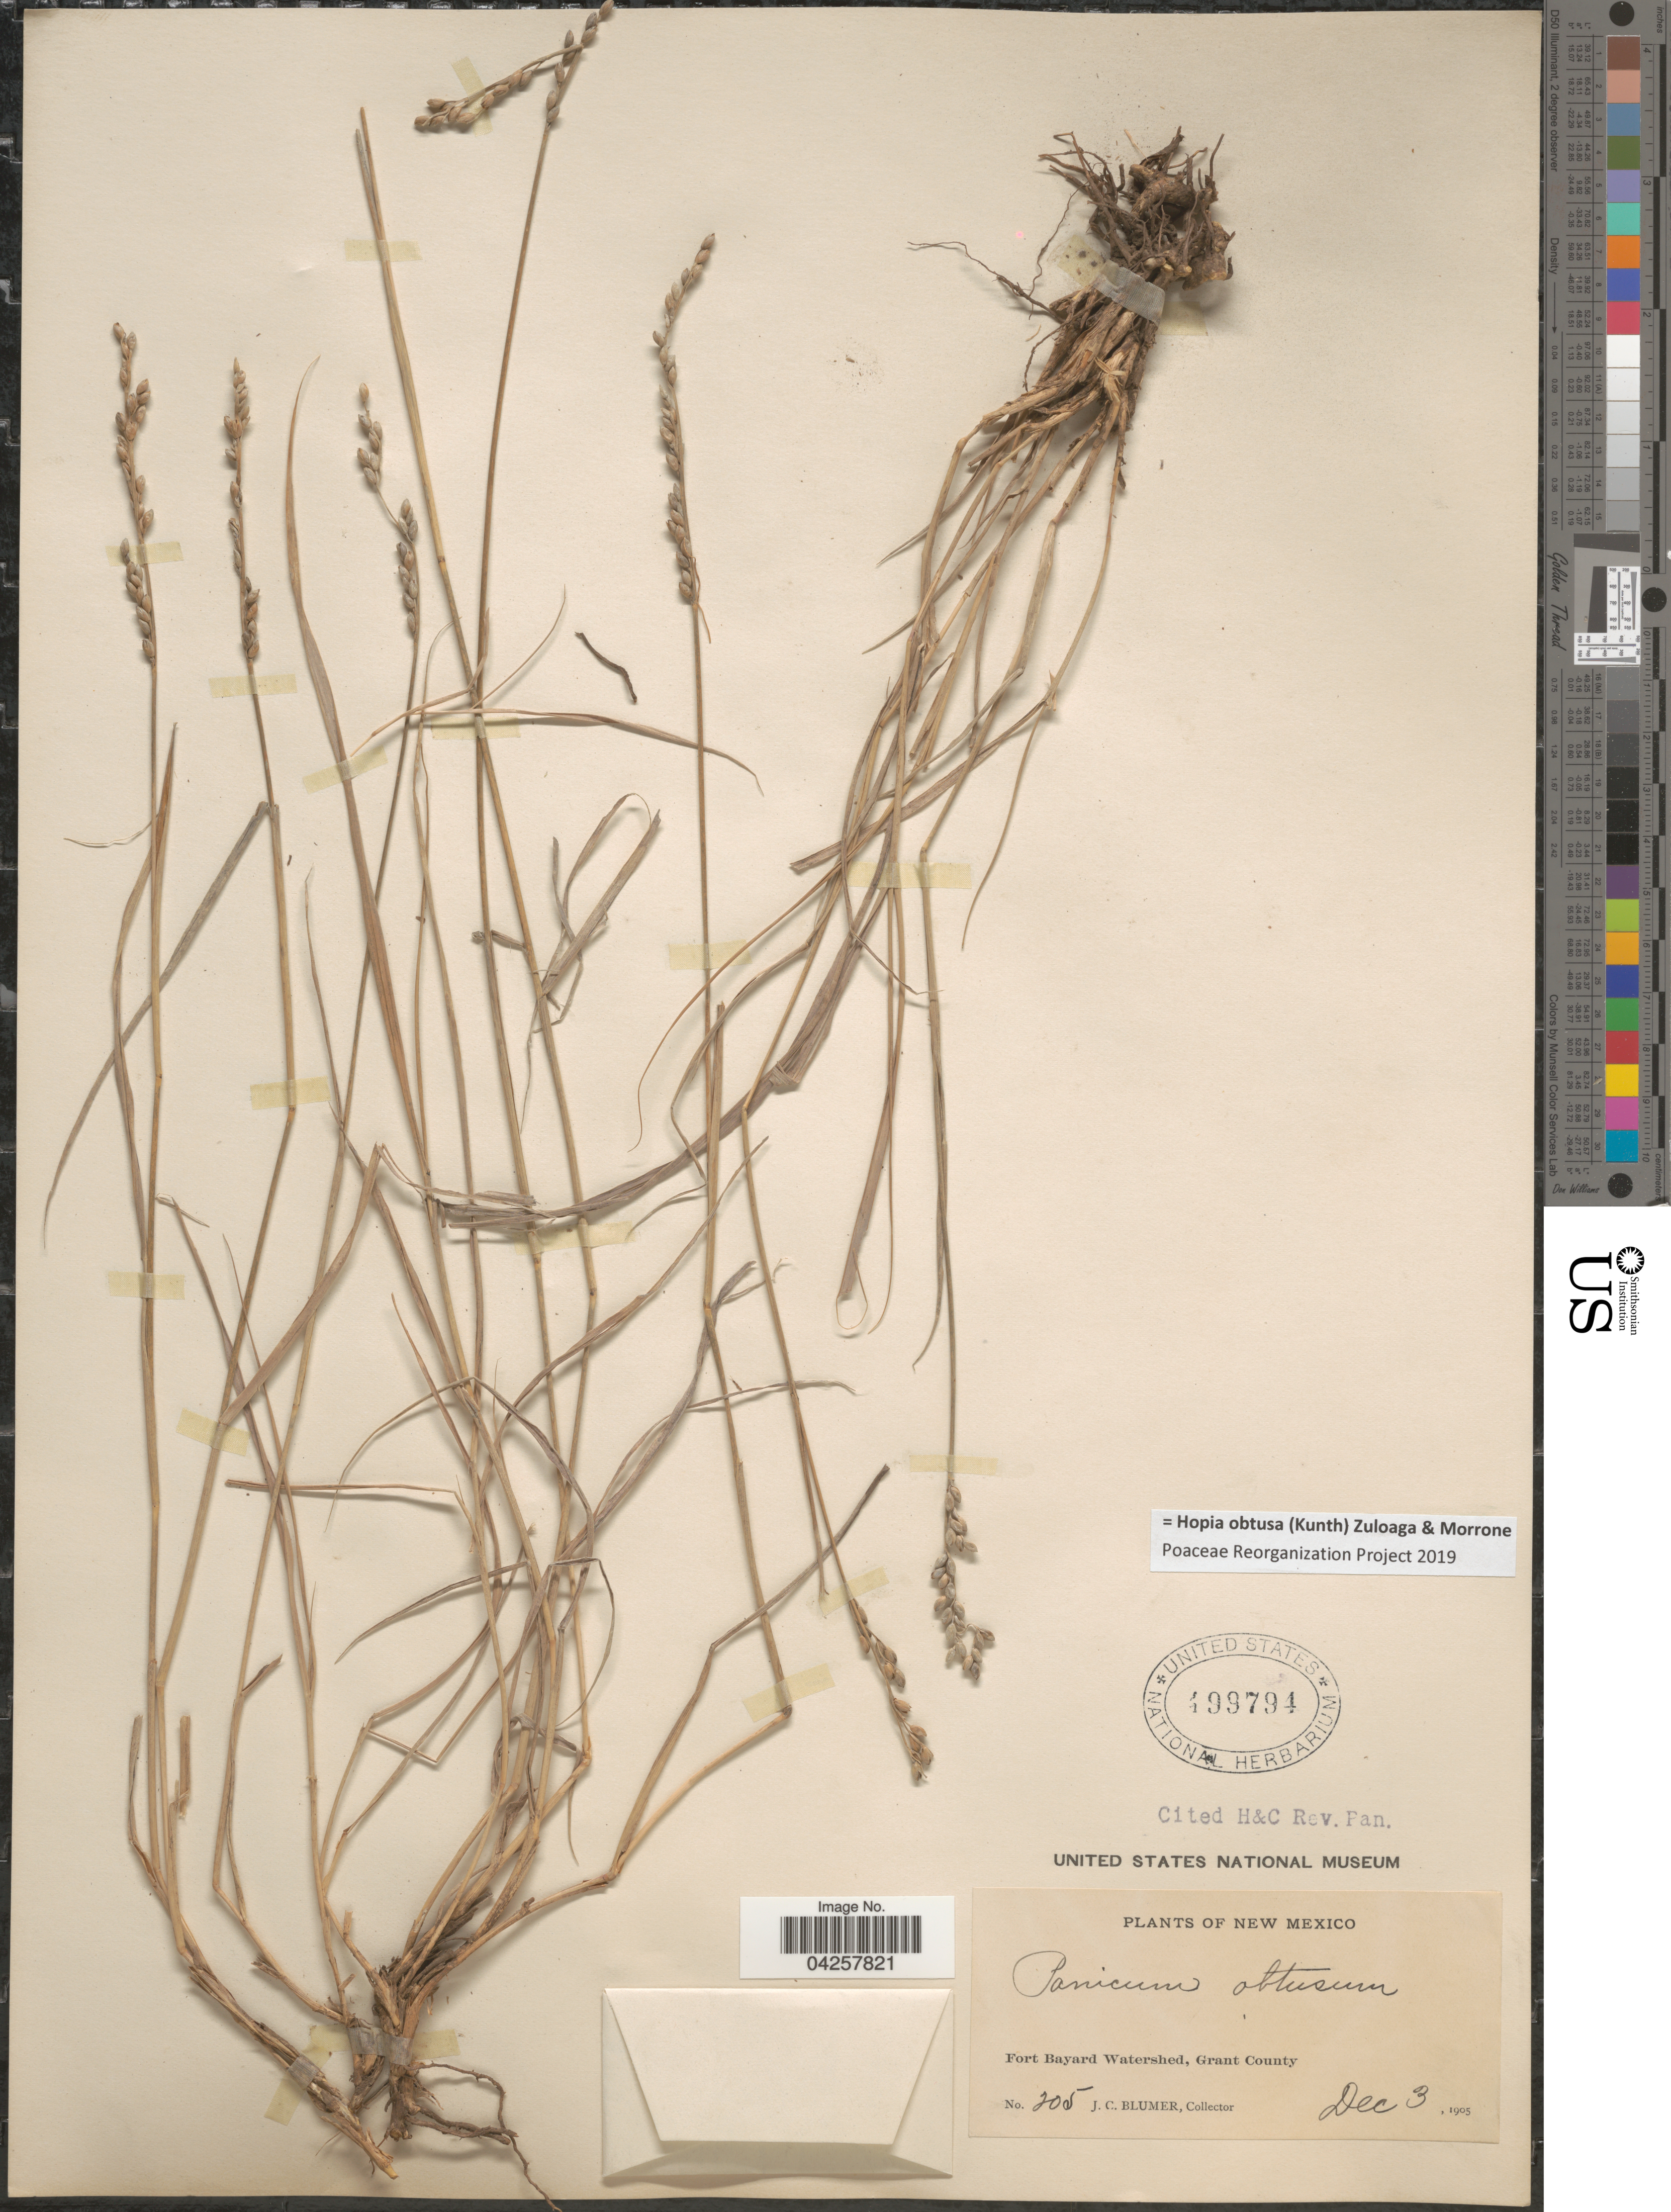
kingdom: Plantae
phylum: Tracheophyta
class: Liliopsida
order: Poales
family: Poaceae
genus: Hopia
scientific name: Hopia obtusa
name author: (Kunth) Zuloaga & Morrone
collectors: J. C. Blumer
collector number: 205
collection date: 1905-12-03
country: United States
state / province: New Mexico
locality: Fort Bayard Watershed, Grant County.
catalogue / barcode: US 199794